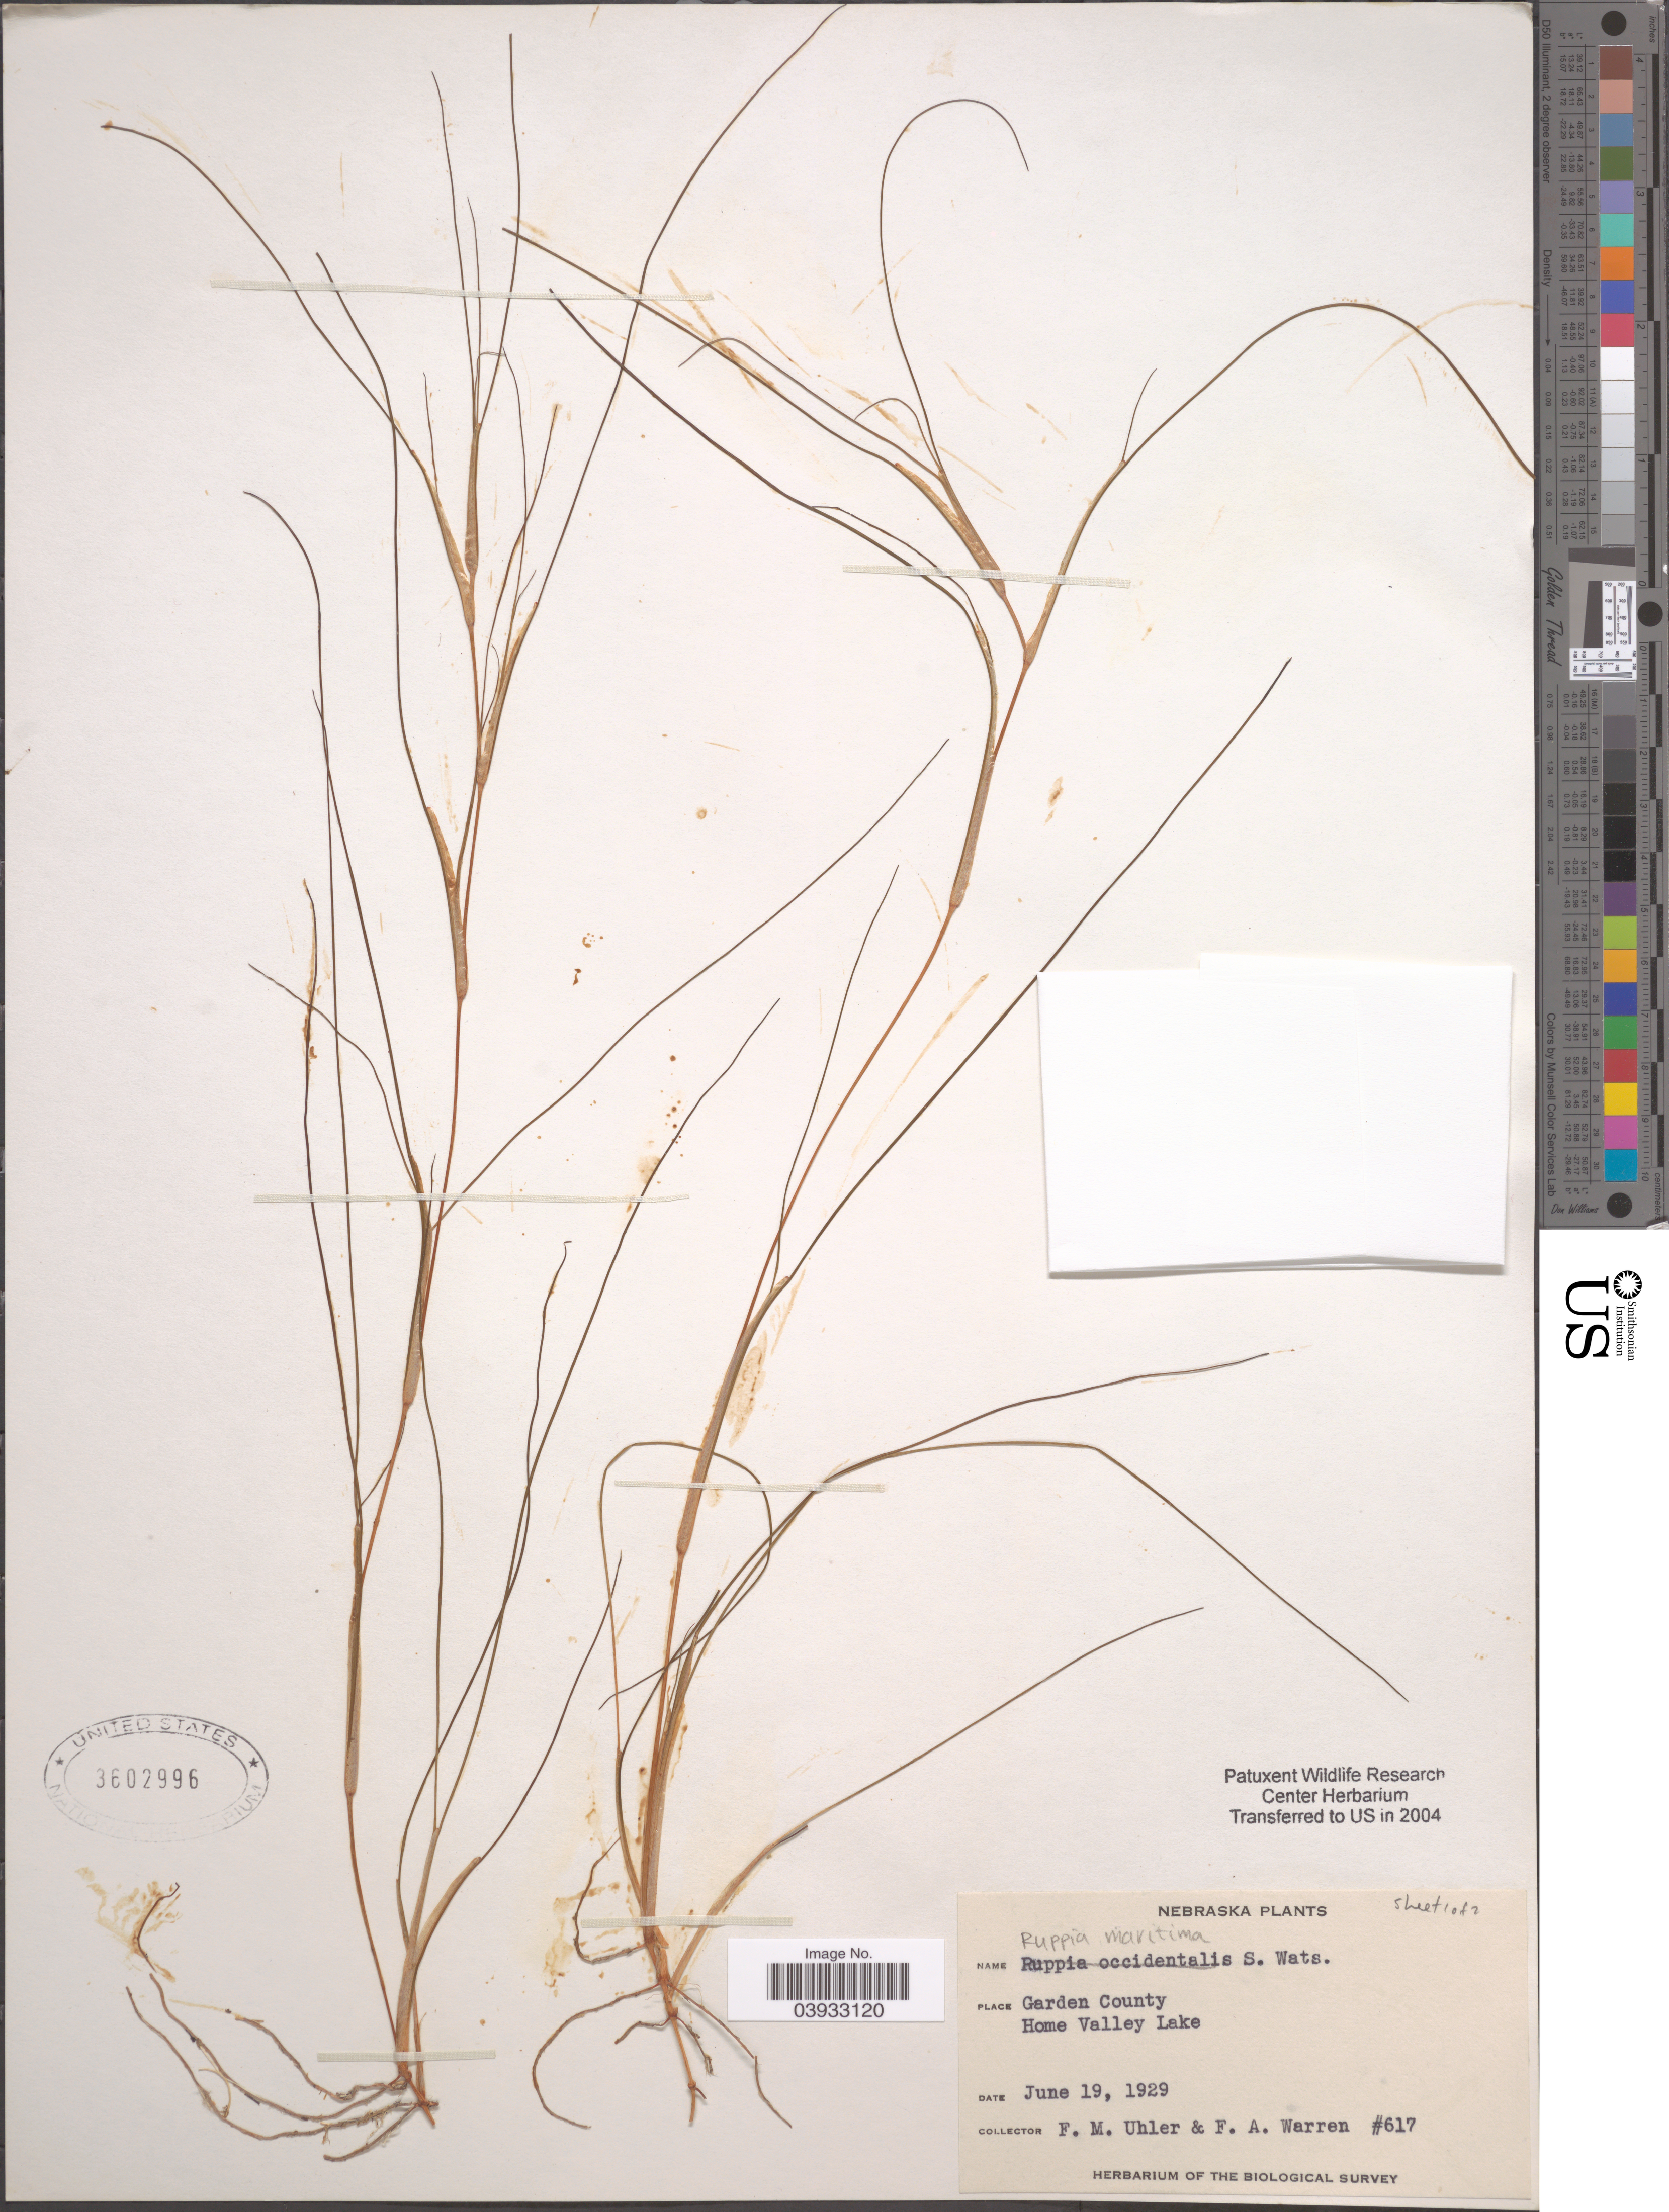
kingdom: Plantae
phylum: Tracheophyta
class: Liliopsida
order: Alismatales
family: Ruppiaceae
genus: Ruppia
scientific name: Ruppia maritima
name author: L.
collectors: F. M. Uhler & F. Warren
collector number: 617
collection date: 1929-06-19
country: United States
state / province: Nebraska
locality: Garden County. Home Valley Lake.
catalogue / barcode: US 3602996